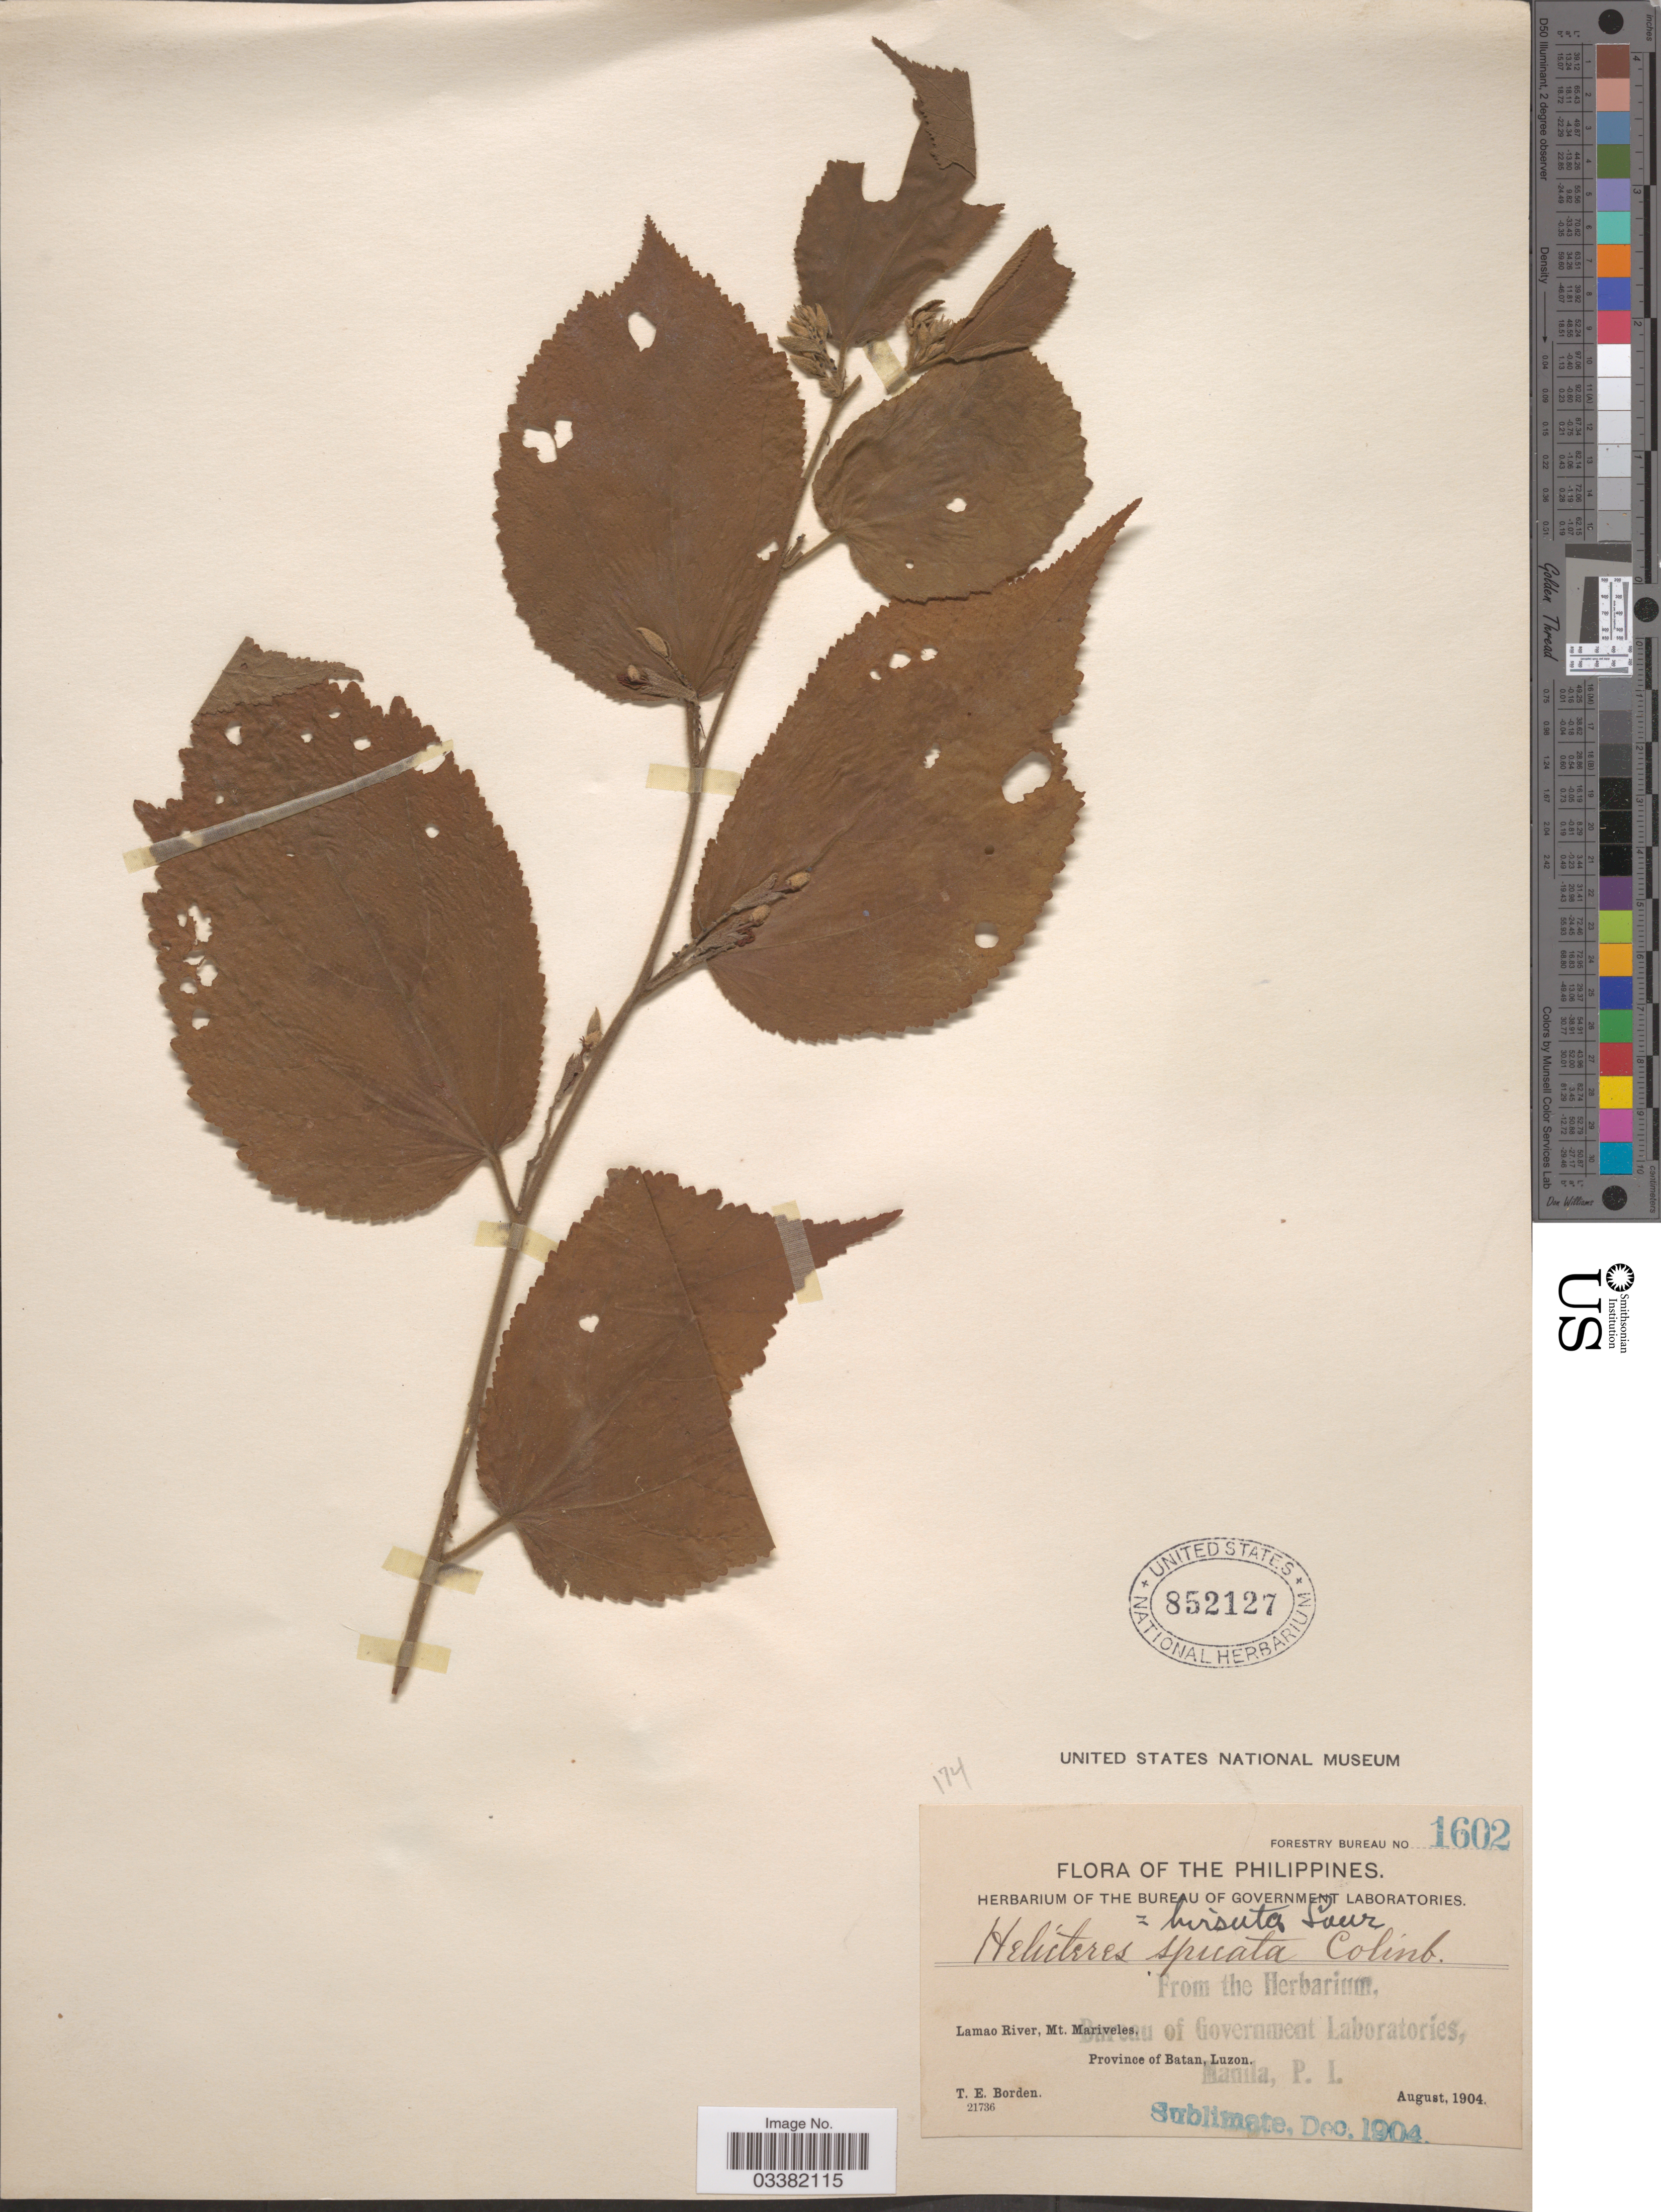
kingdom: Plantae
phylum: Tracheophyta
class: Magnoliopsida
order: Malvales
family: Malvaceae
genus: Helicteres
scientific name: Helicteres hirsuta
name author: Lour.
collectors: T. E. Borden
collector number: Forestry Bureau 1602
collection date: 1904-08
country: Philippines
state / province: Cagayan Valley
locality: Lamao River, Mt. Mariveles, Province of Batan, Luzon.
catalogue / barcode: US 852127